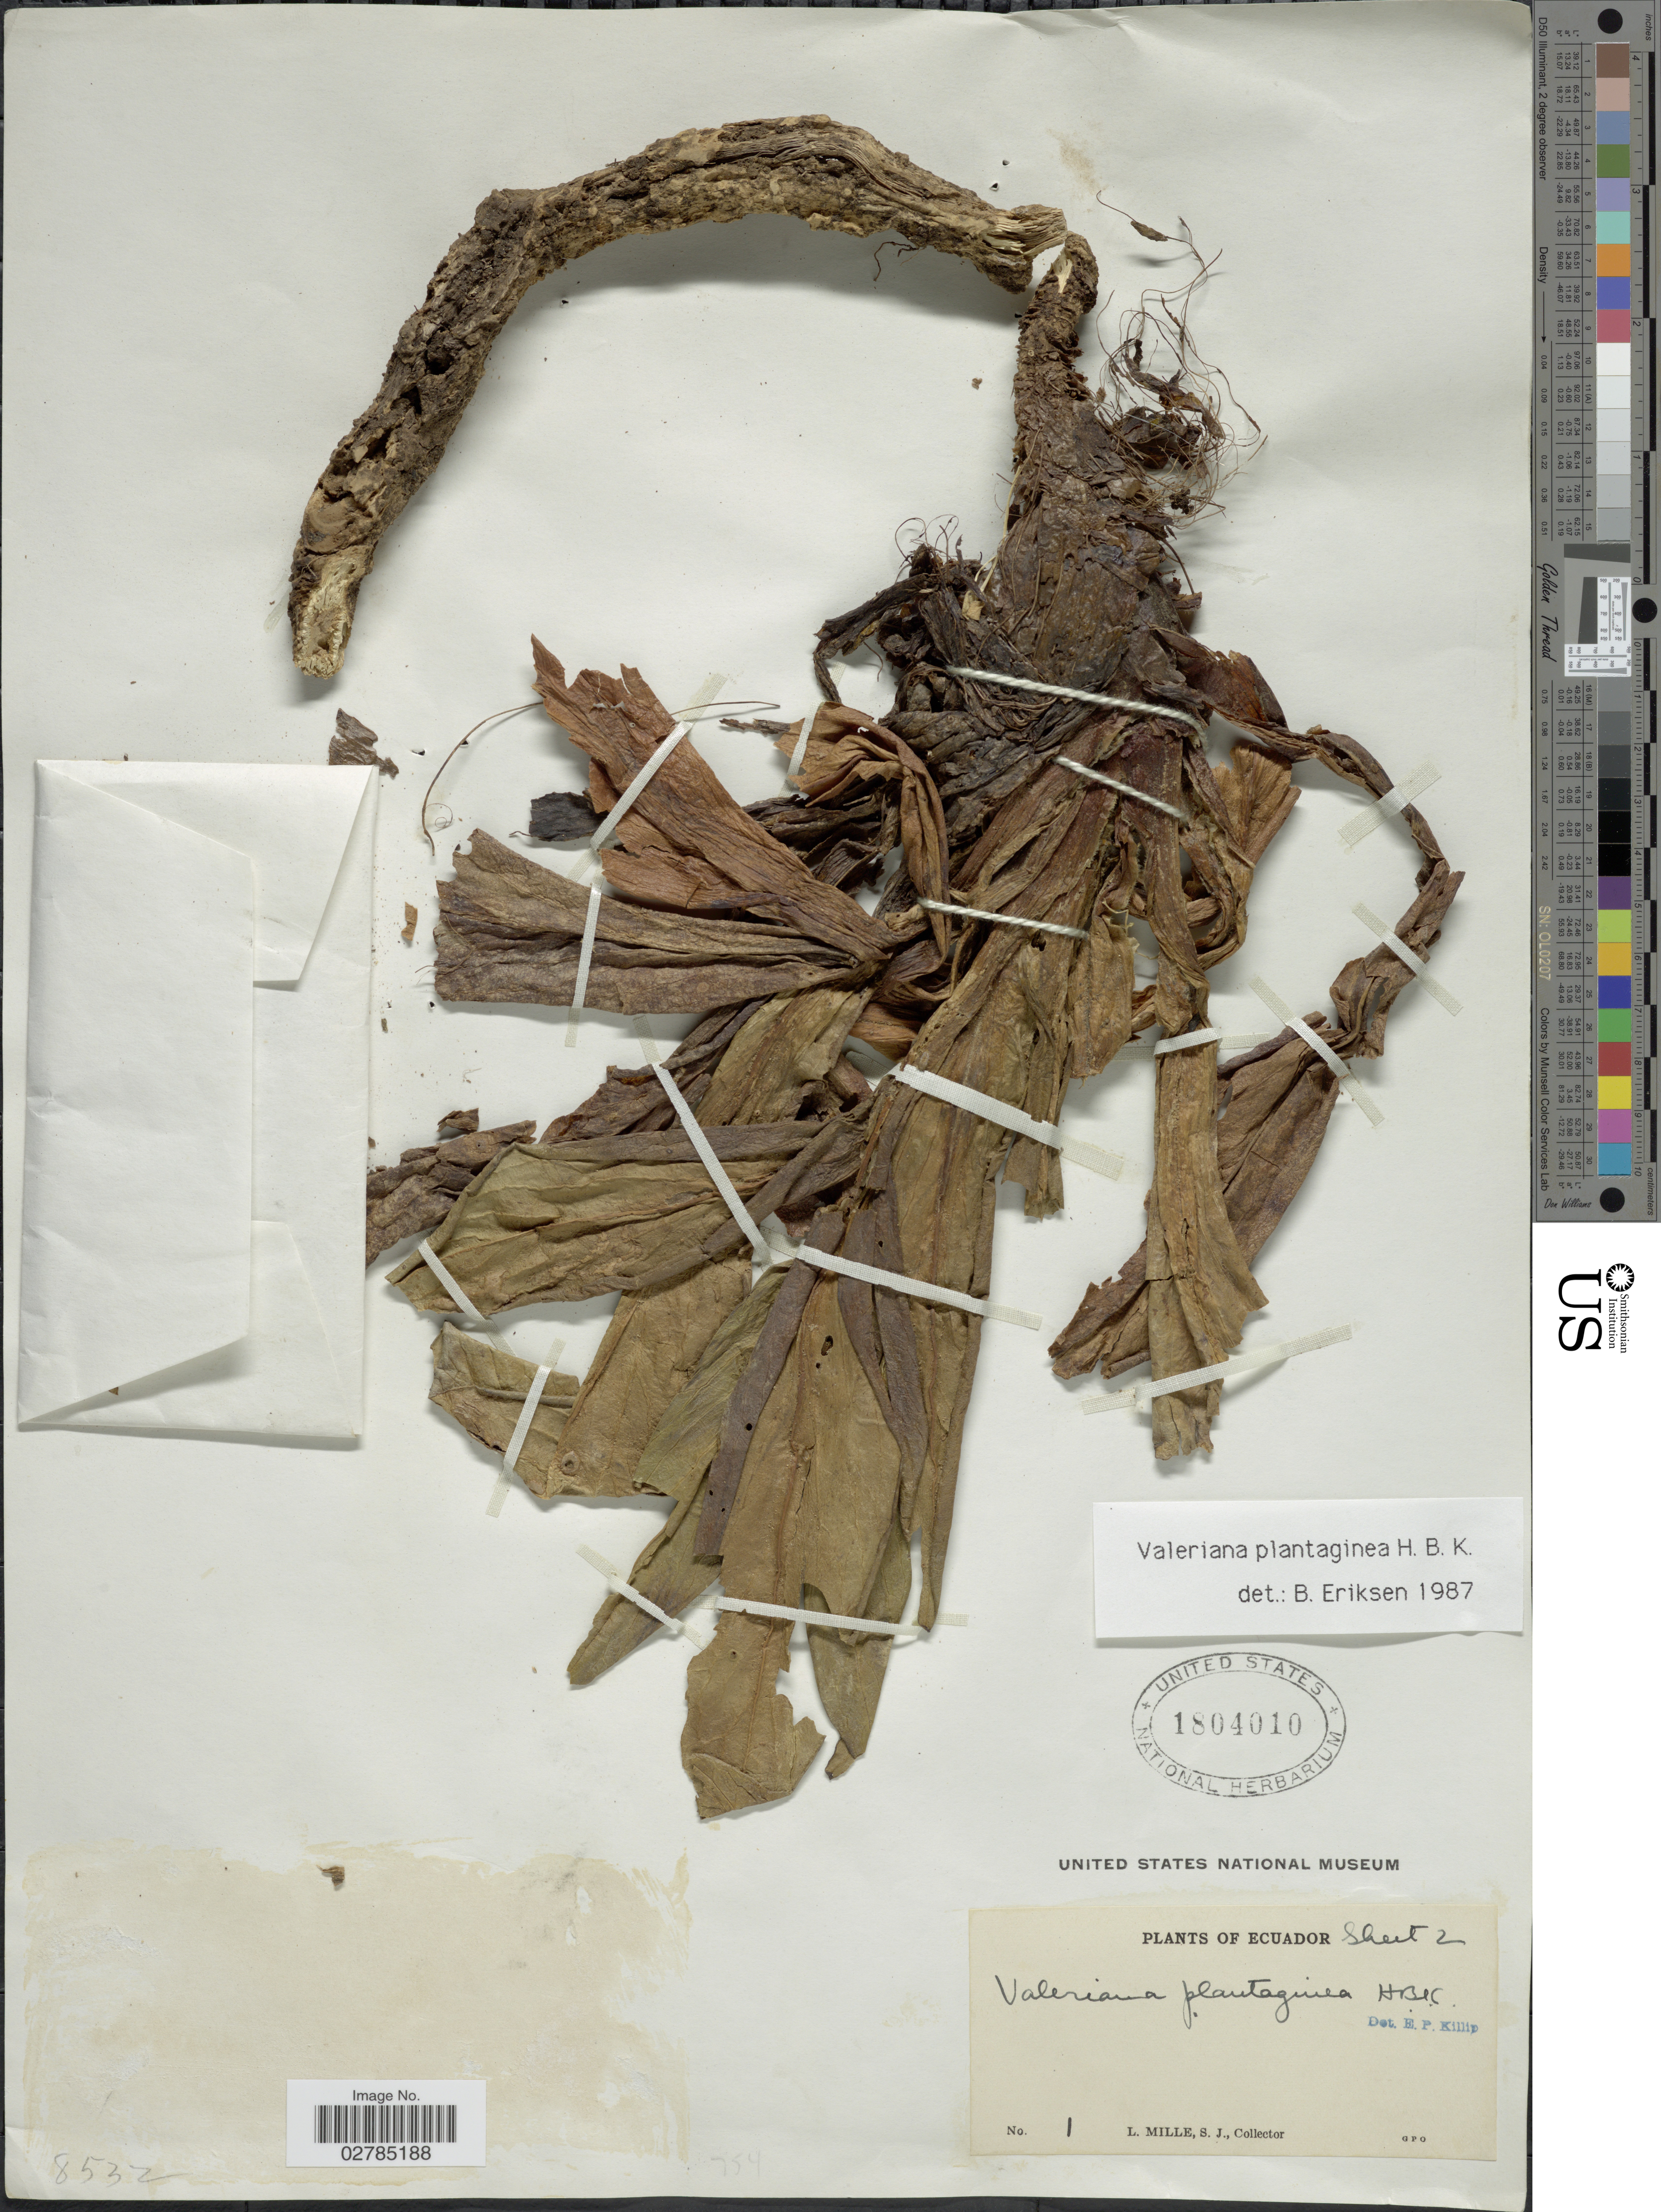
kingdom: Plantae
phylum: Tracheophyta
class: Magnoliopsida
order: Dipsacales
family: Caprifoliaceae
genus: Valeriana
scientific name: Valeriana plantaginea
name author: Kunth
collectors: L. Mille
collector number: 1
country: Ecuador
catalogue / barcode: US 1804010